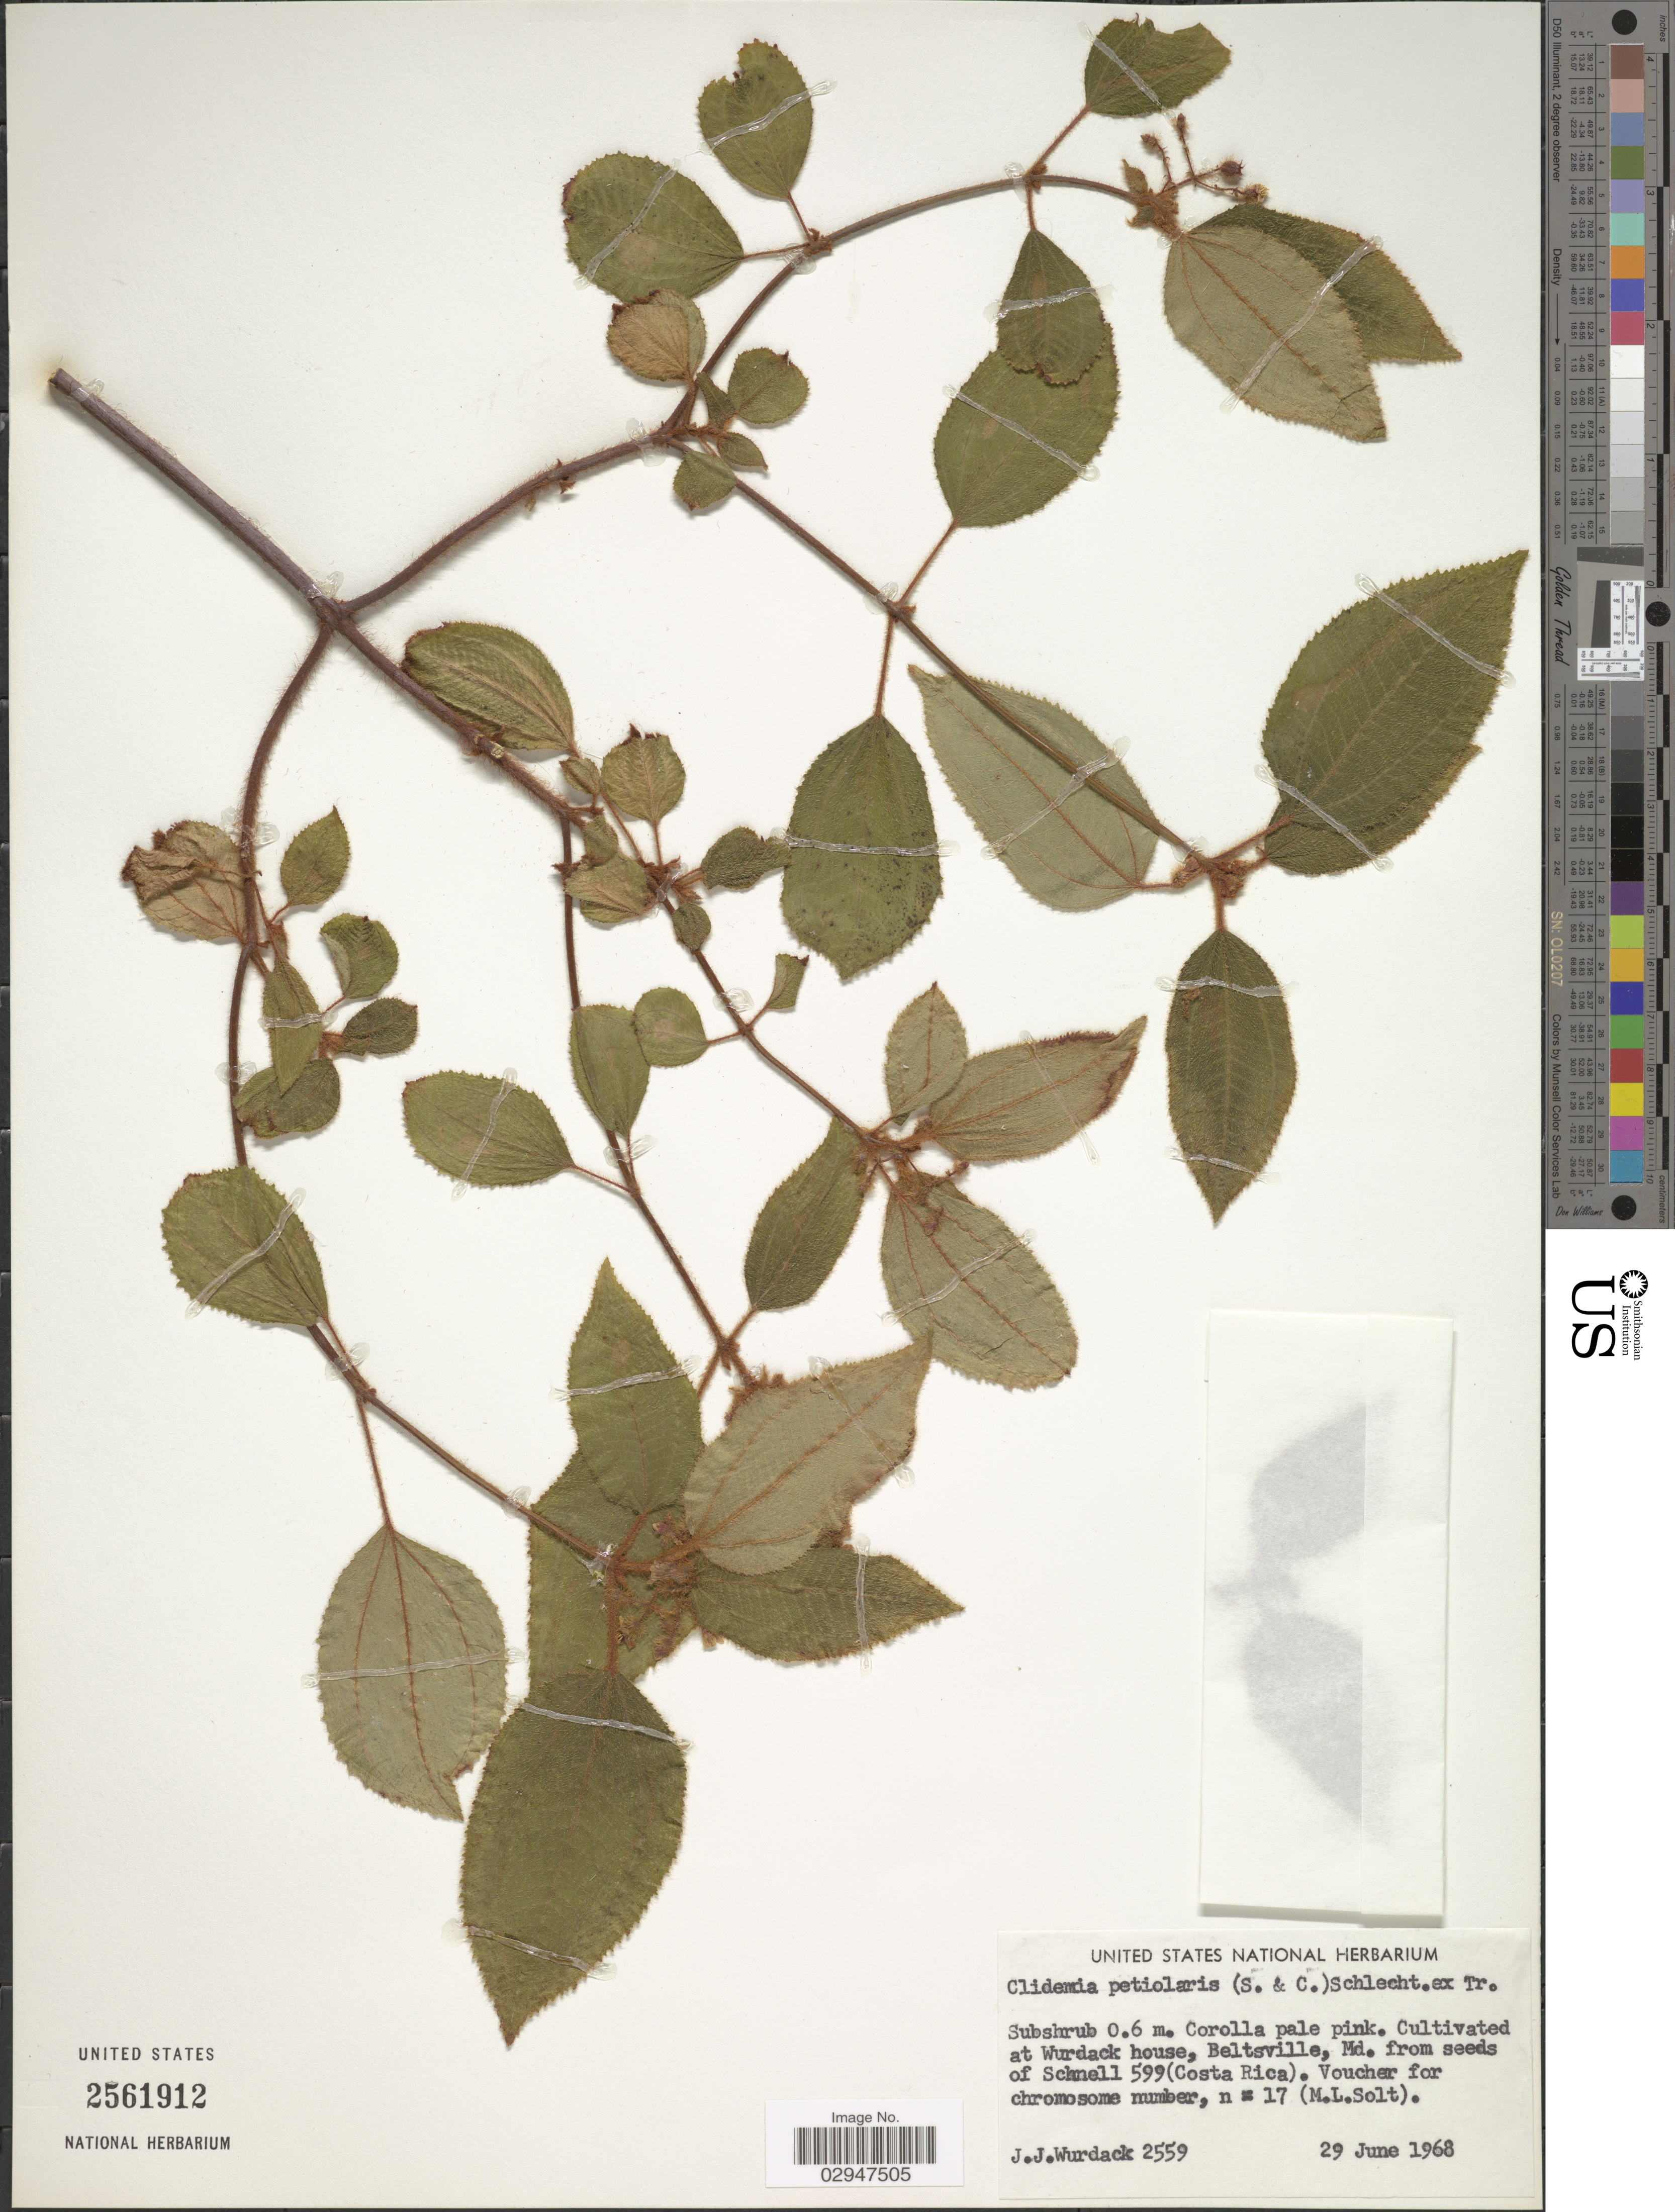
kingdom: Plantae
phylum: Tracheophyta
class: Magnoliopsida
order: Myrtales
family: Melastomataceae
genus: Clidemia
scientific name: Clidemia petiolaris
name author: (Schltdl. & Cham.) Schltdl. ex Triana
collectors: J. J. Wurdack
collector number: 2559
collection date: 1968-06-29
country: United States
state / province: Maryland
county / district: Prince George's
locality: Wurdack house, Beltsville, Md.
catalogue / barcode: US 2561912